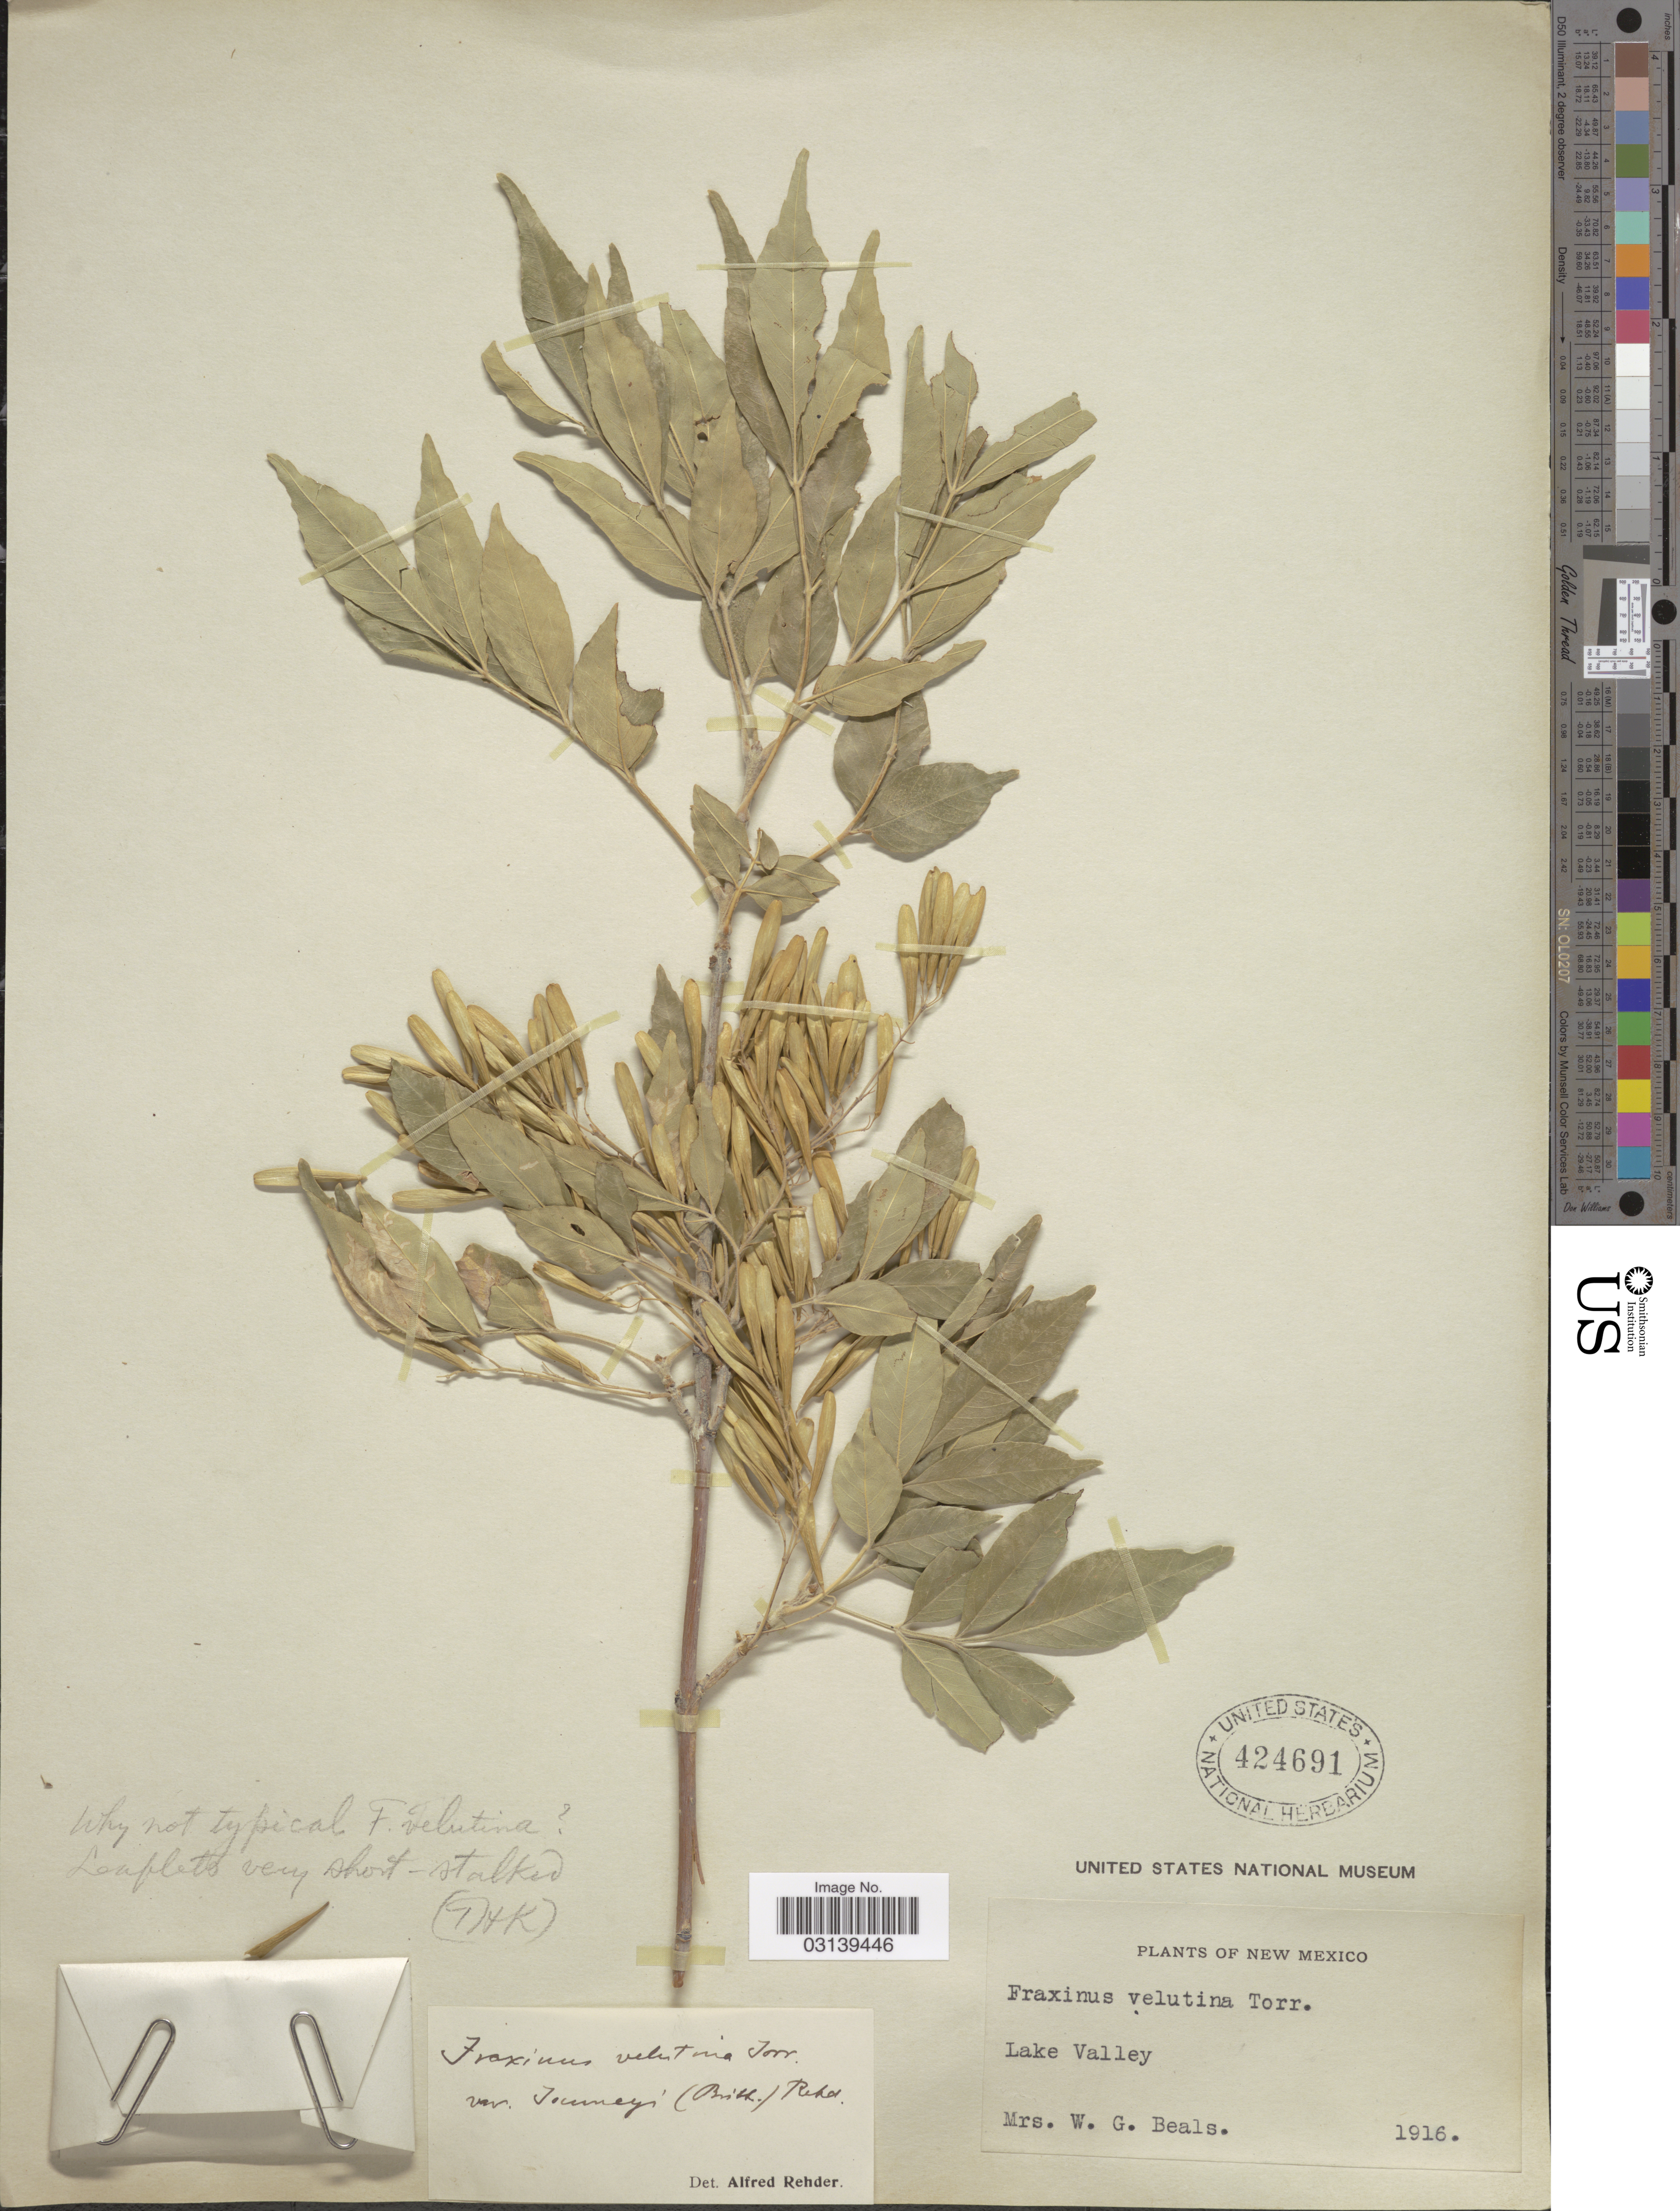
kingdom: Plantae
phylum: Tracheophyta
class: Magnoliopsida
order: Lamiales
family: Oleaceae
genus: Fraxinus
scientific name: Fraxinus velutina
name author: Torr.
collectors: Mrs. W. G. Beals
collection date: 1916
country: United States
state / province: New Mexico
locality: Lake Valley.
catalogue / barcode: US 424691